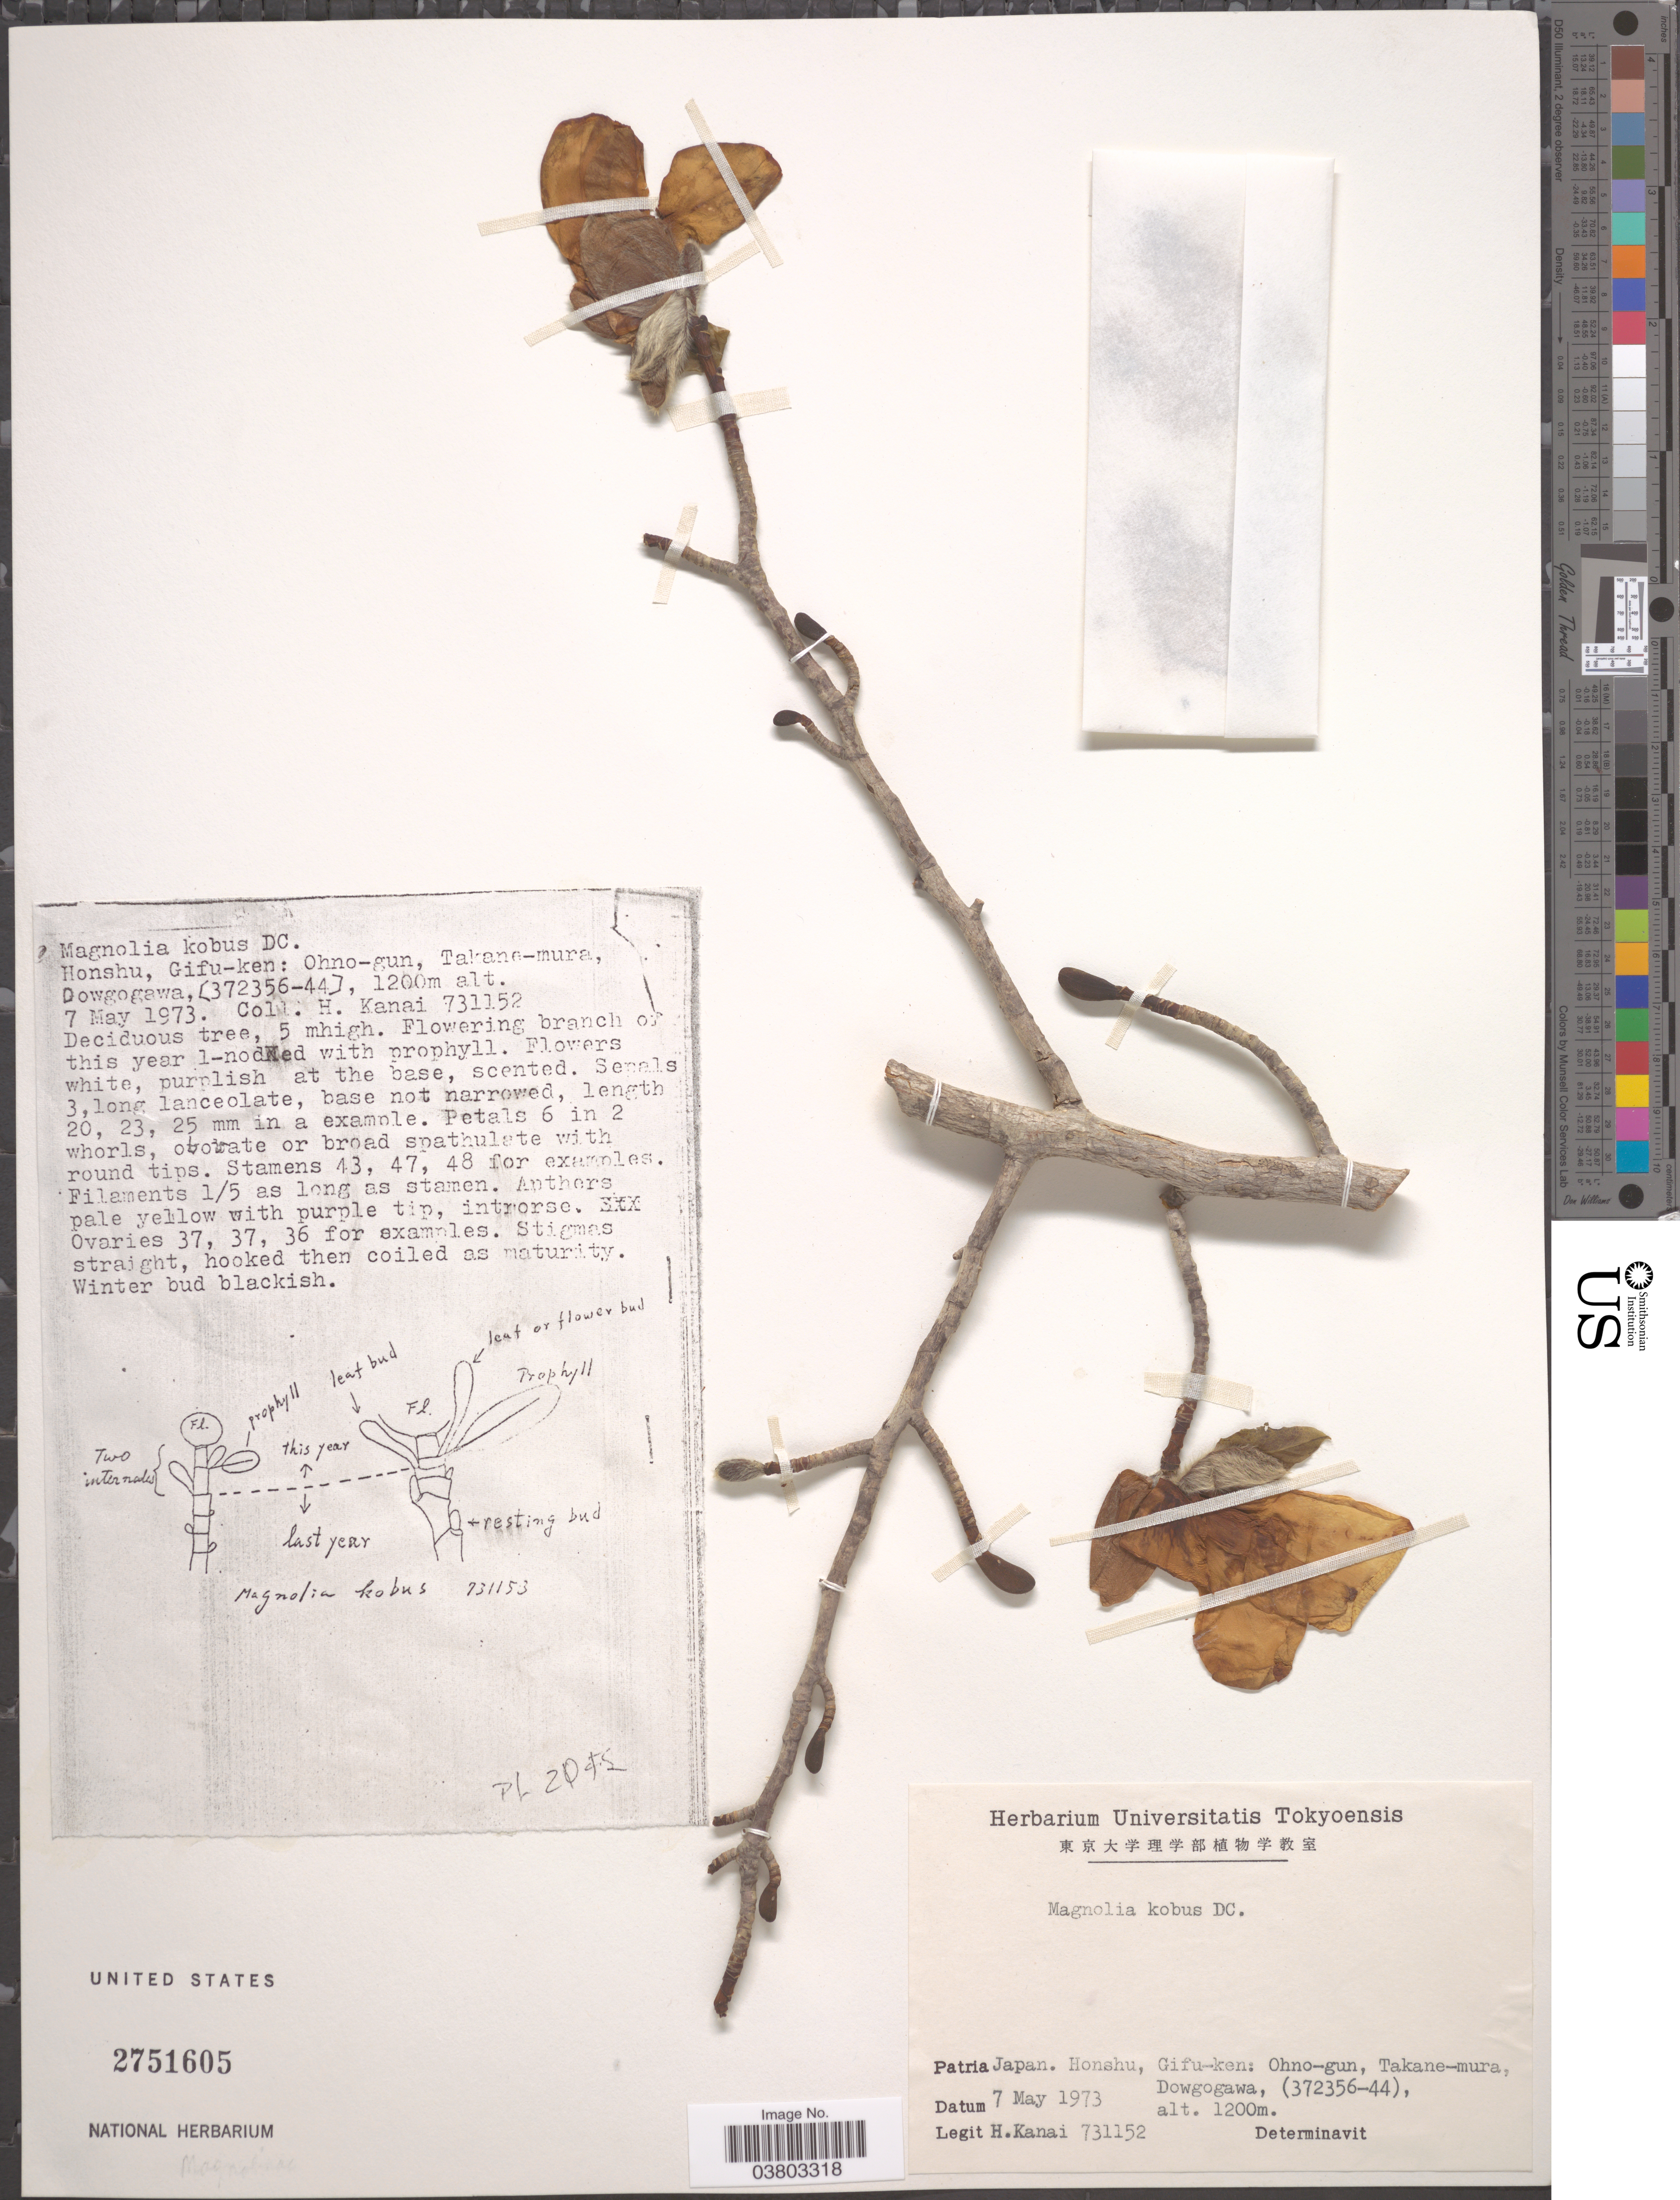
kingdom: Plantae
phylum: Tracheophyta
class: Magnoliopsida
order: Magnoliales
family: Magnoliaceae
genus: Magnolia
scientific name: Magnolia kobus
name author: DC.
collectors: H. Kanai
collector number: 731152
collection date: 1973-05-07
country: Japan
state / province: Gihu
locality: Honshu, Gifu-ken: Ohno-gun, Takane-mura, Dowgogawa, (372356-44).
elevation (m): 1200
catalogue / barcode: US 2751605